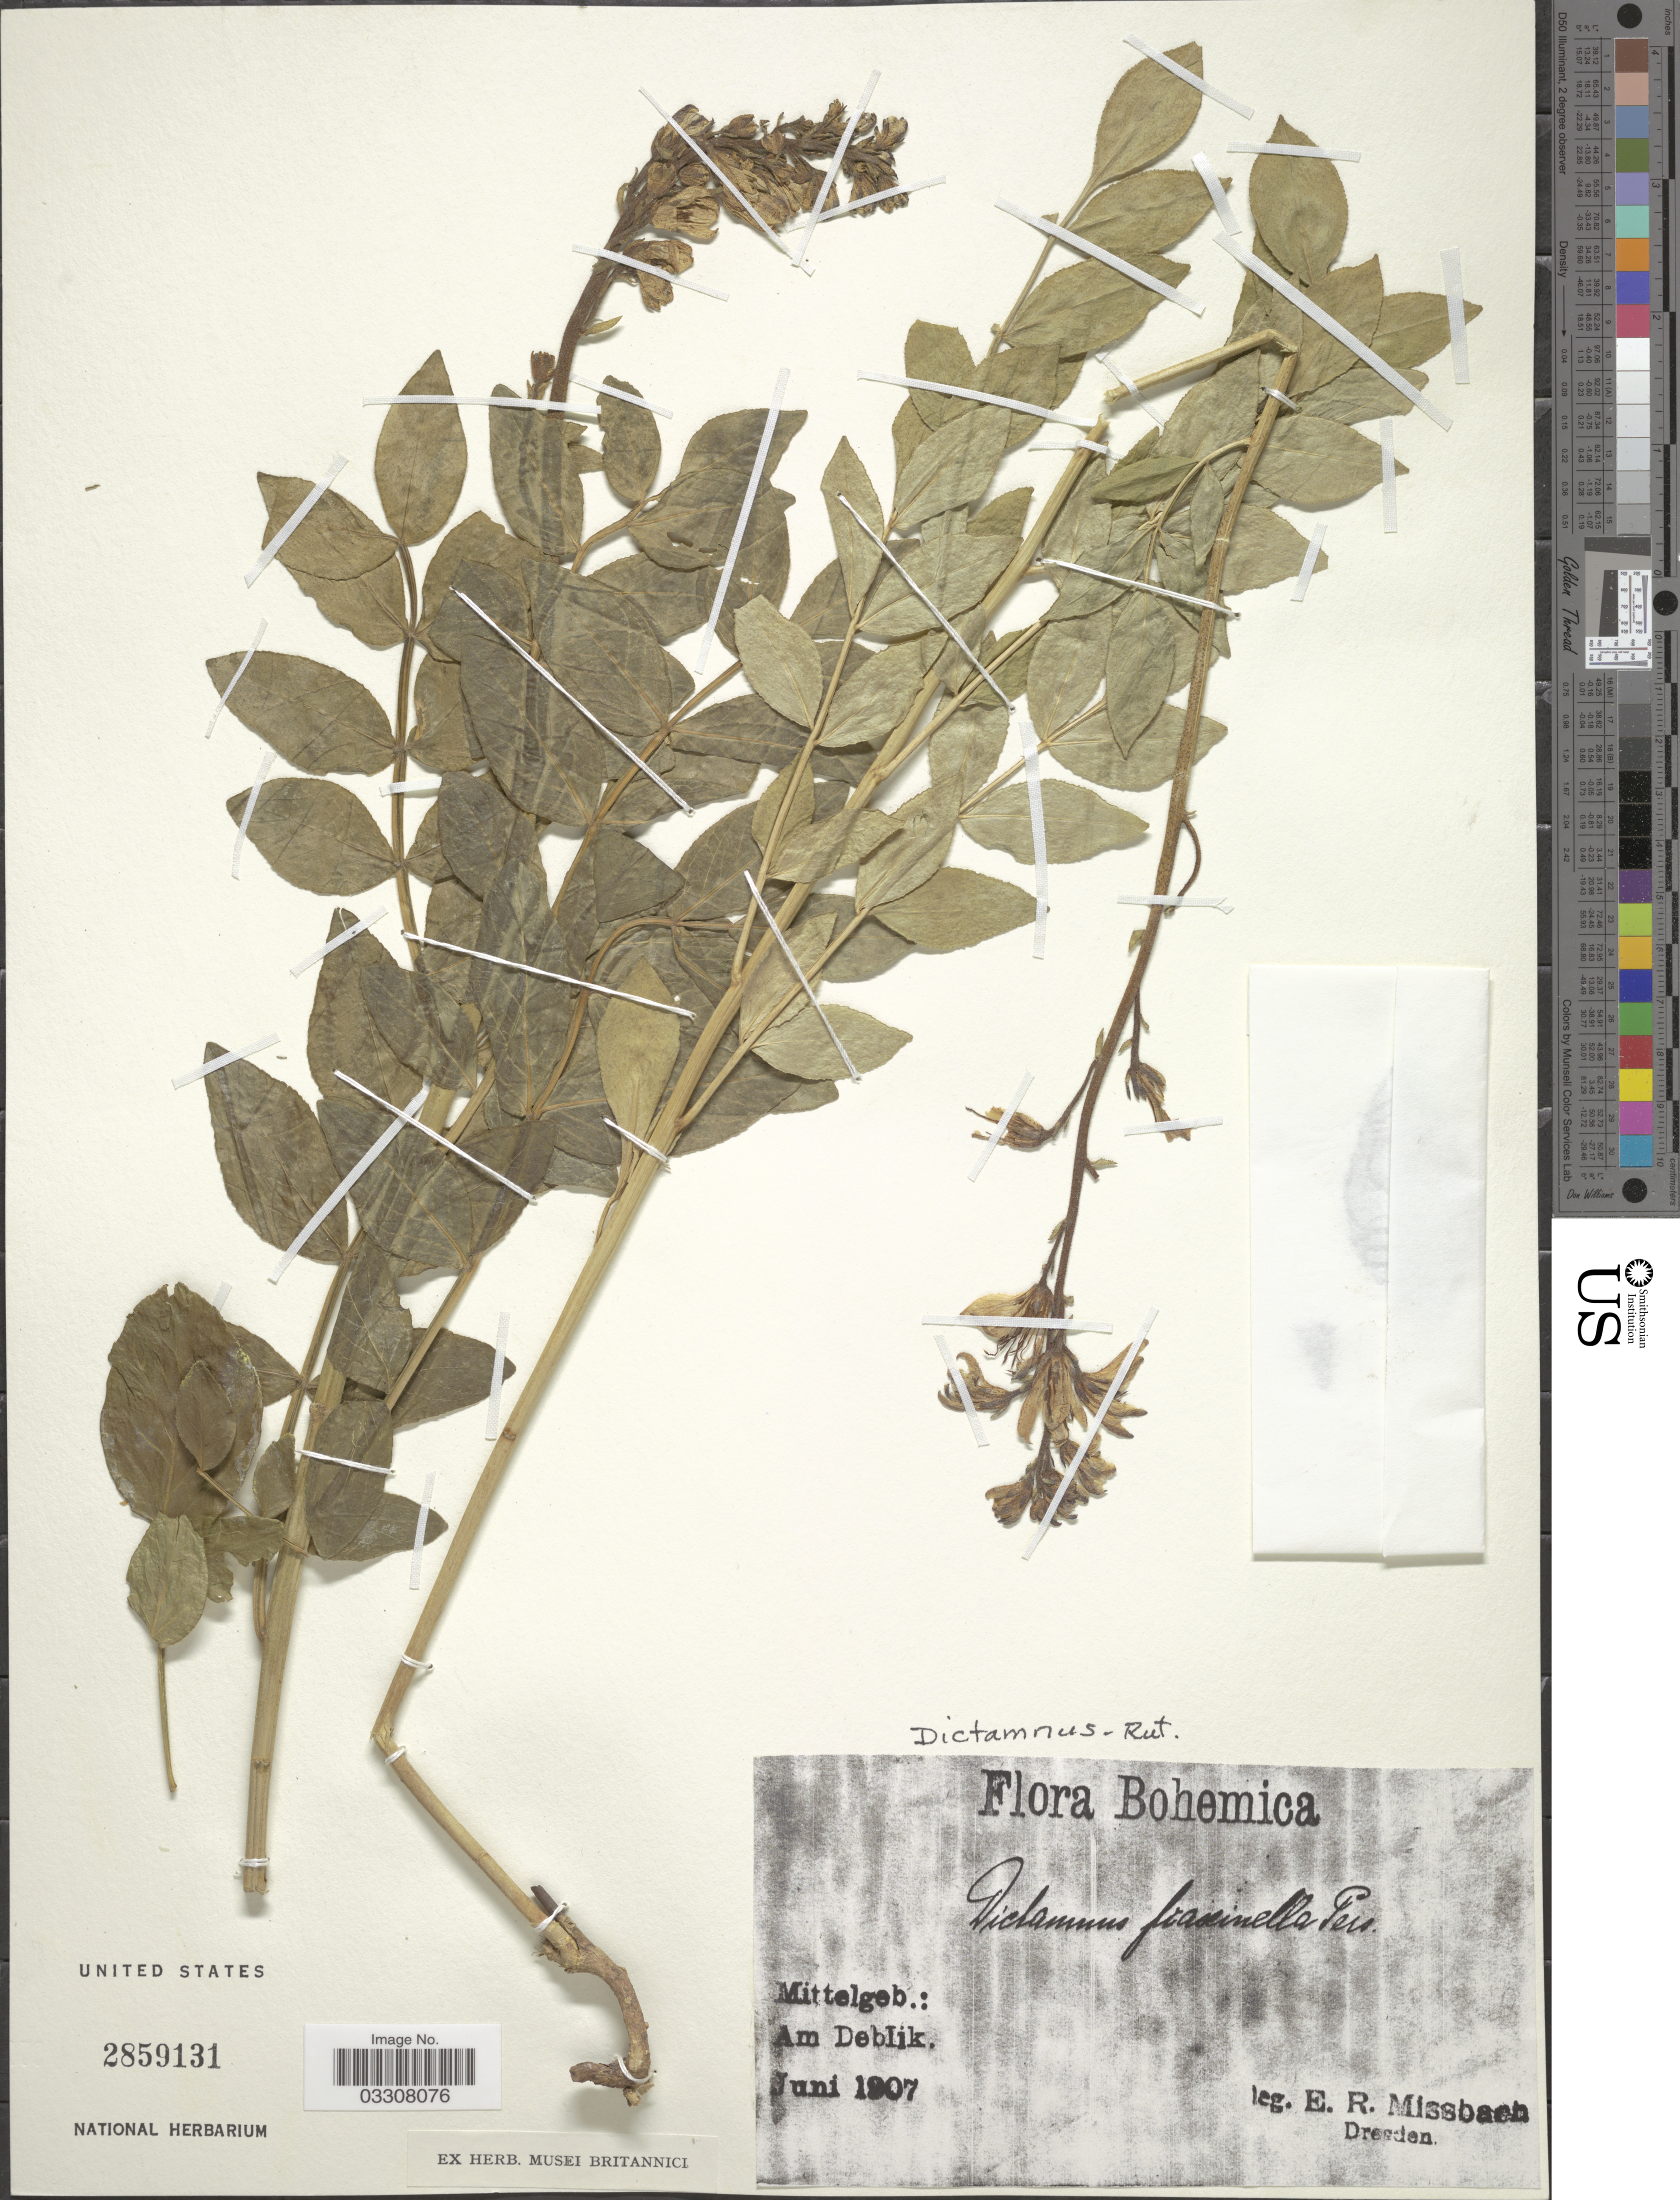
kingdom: Plantae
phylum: Tracheophyta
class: Magnoliopsida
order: Sapindales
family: Rutaceae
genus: Dictamnus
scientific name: Dictamnus fraxinella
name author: Pers.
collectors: E. Missbach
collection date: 1907-06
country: Czechia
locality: Bohemica. Mittelgeb.: Am Deblik.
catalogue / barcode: US 2859131